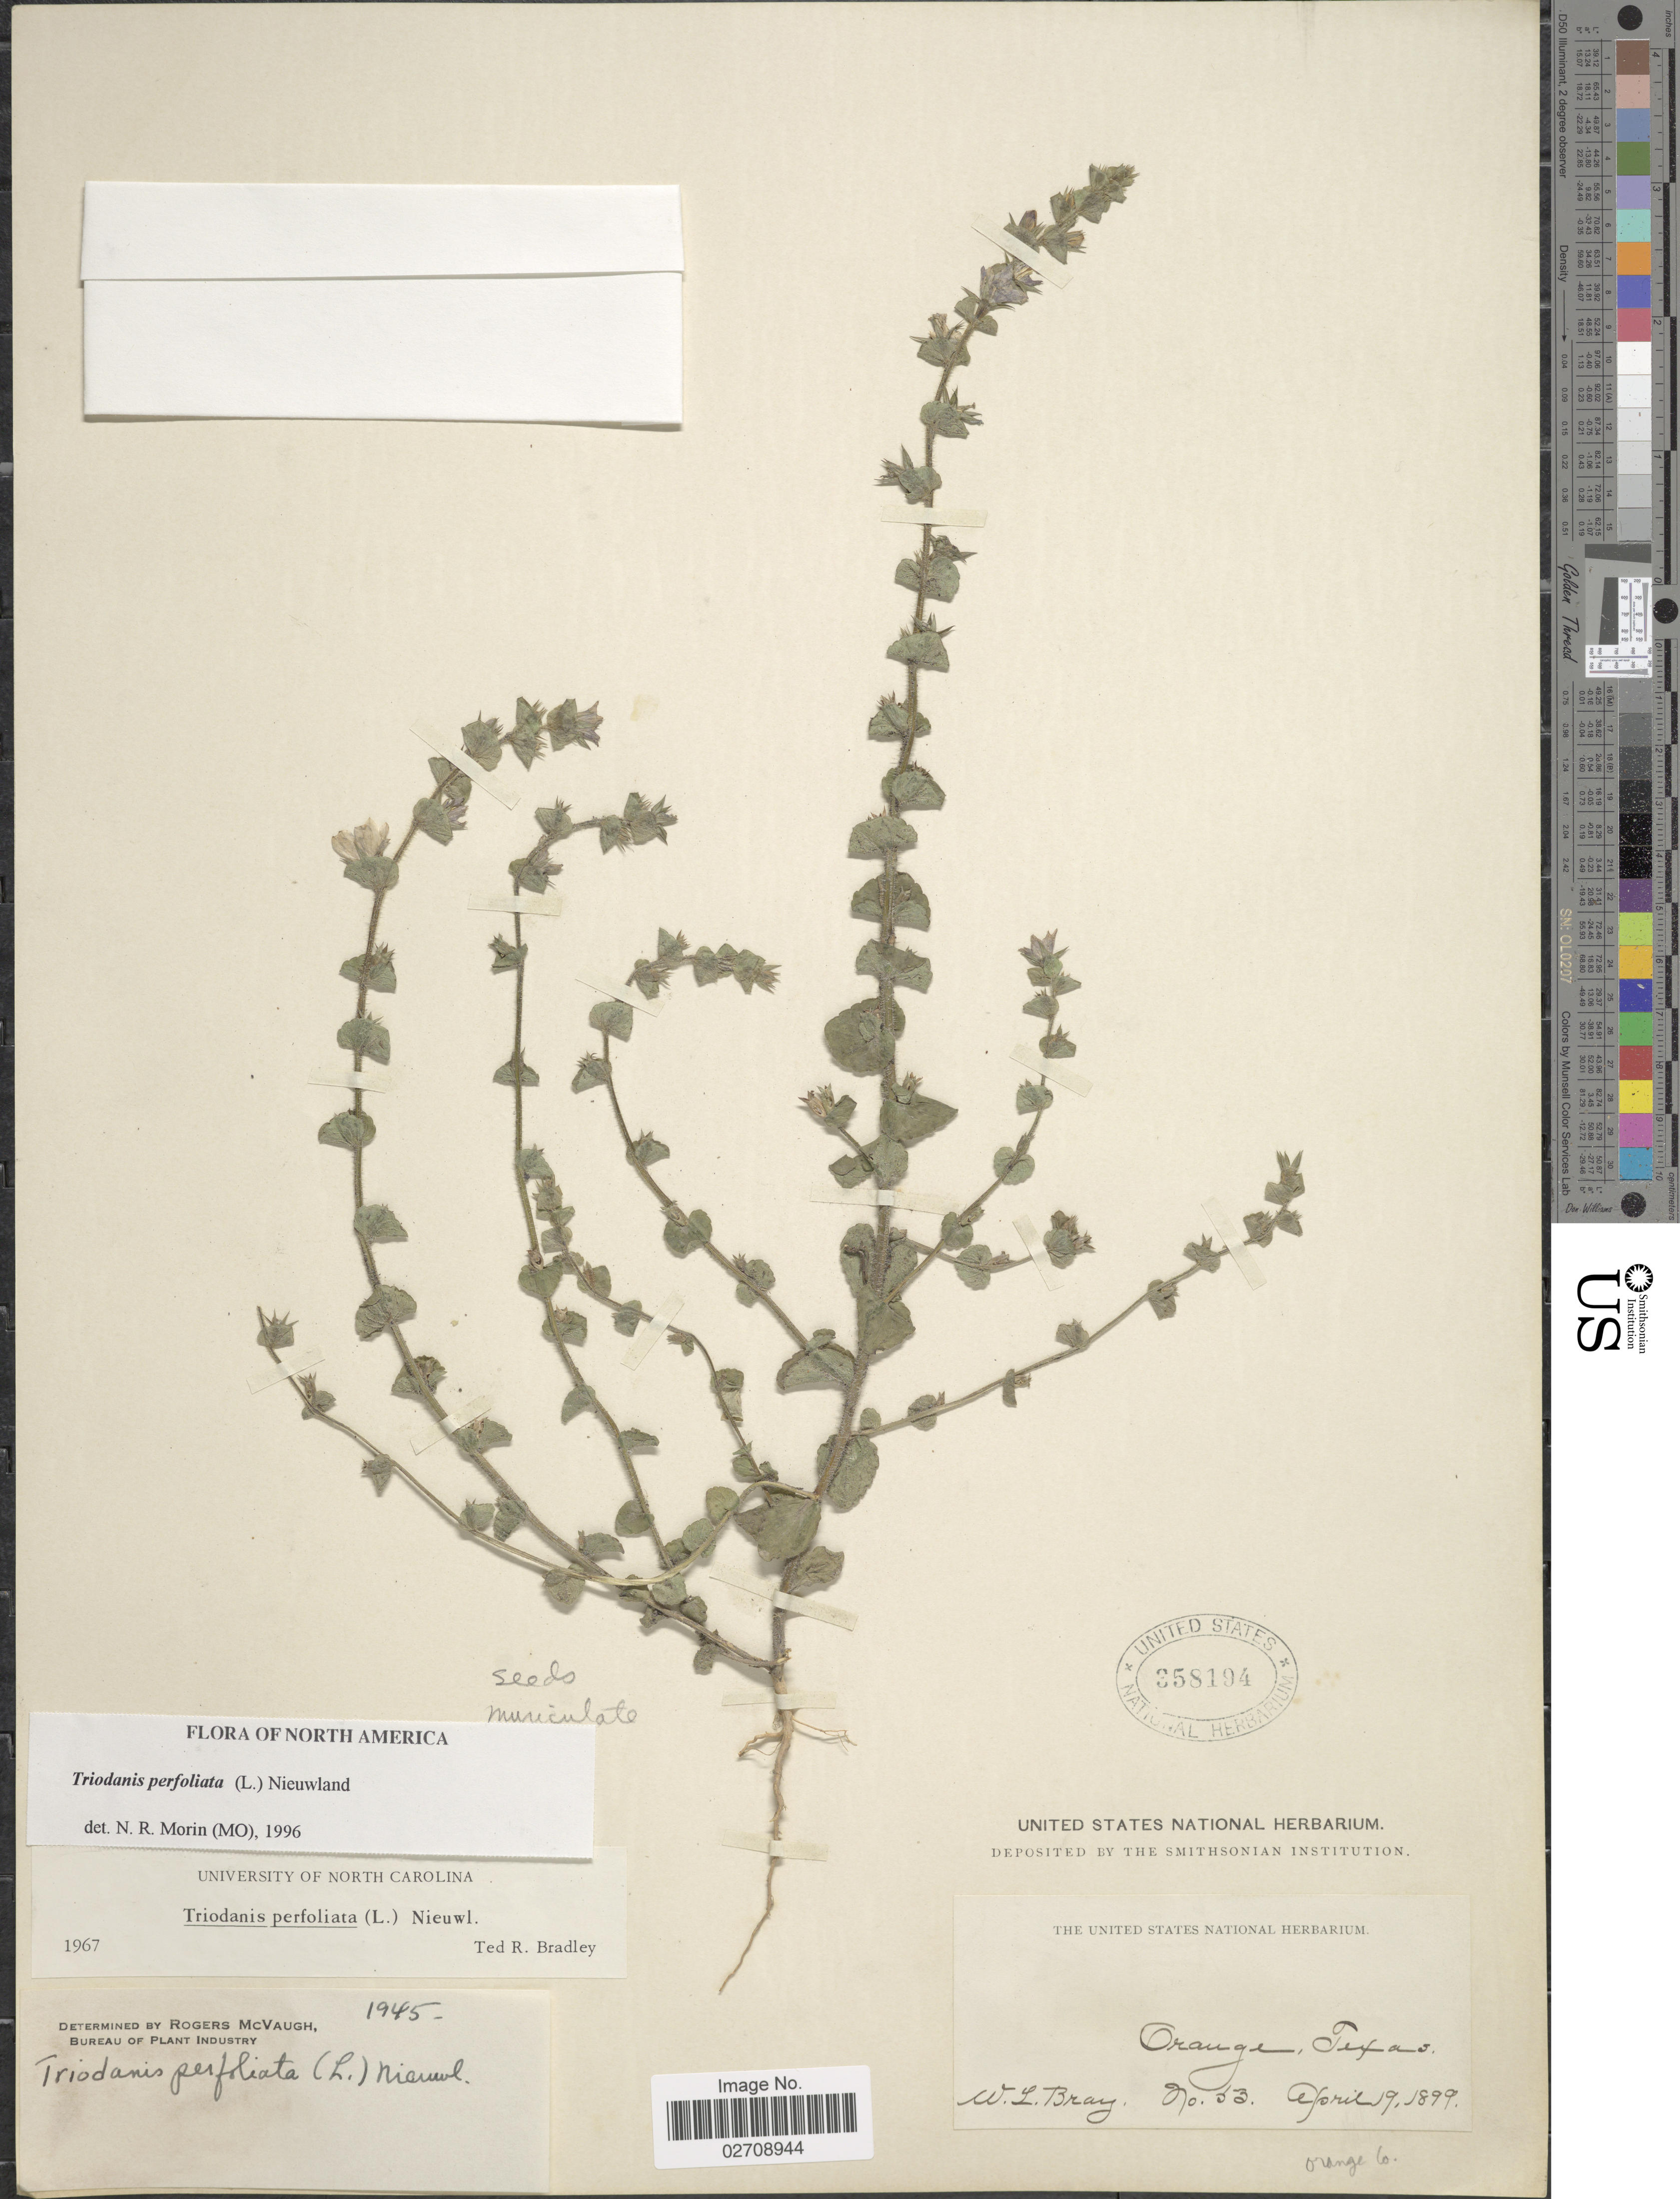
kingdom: Plantae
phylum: Tracheophyta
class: Magnoliopsida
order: Asterales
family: Campanulaceae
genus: Triodanis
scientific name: Triodanis perfoliata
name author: (L.) Nieuwl.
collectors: W. L. Bray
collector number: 53*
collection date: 1899-04-19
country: United States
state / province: Texas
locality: Orange Co. Orange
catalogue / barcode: US 358194